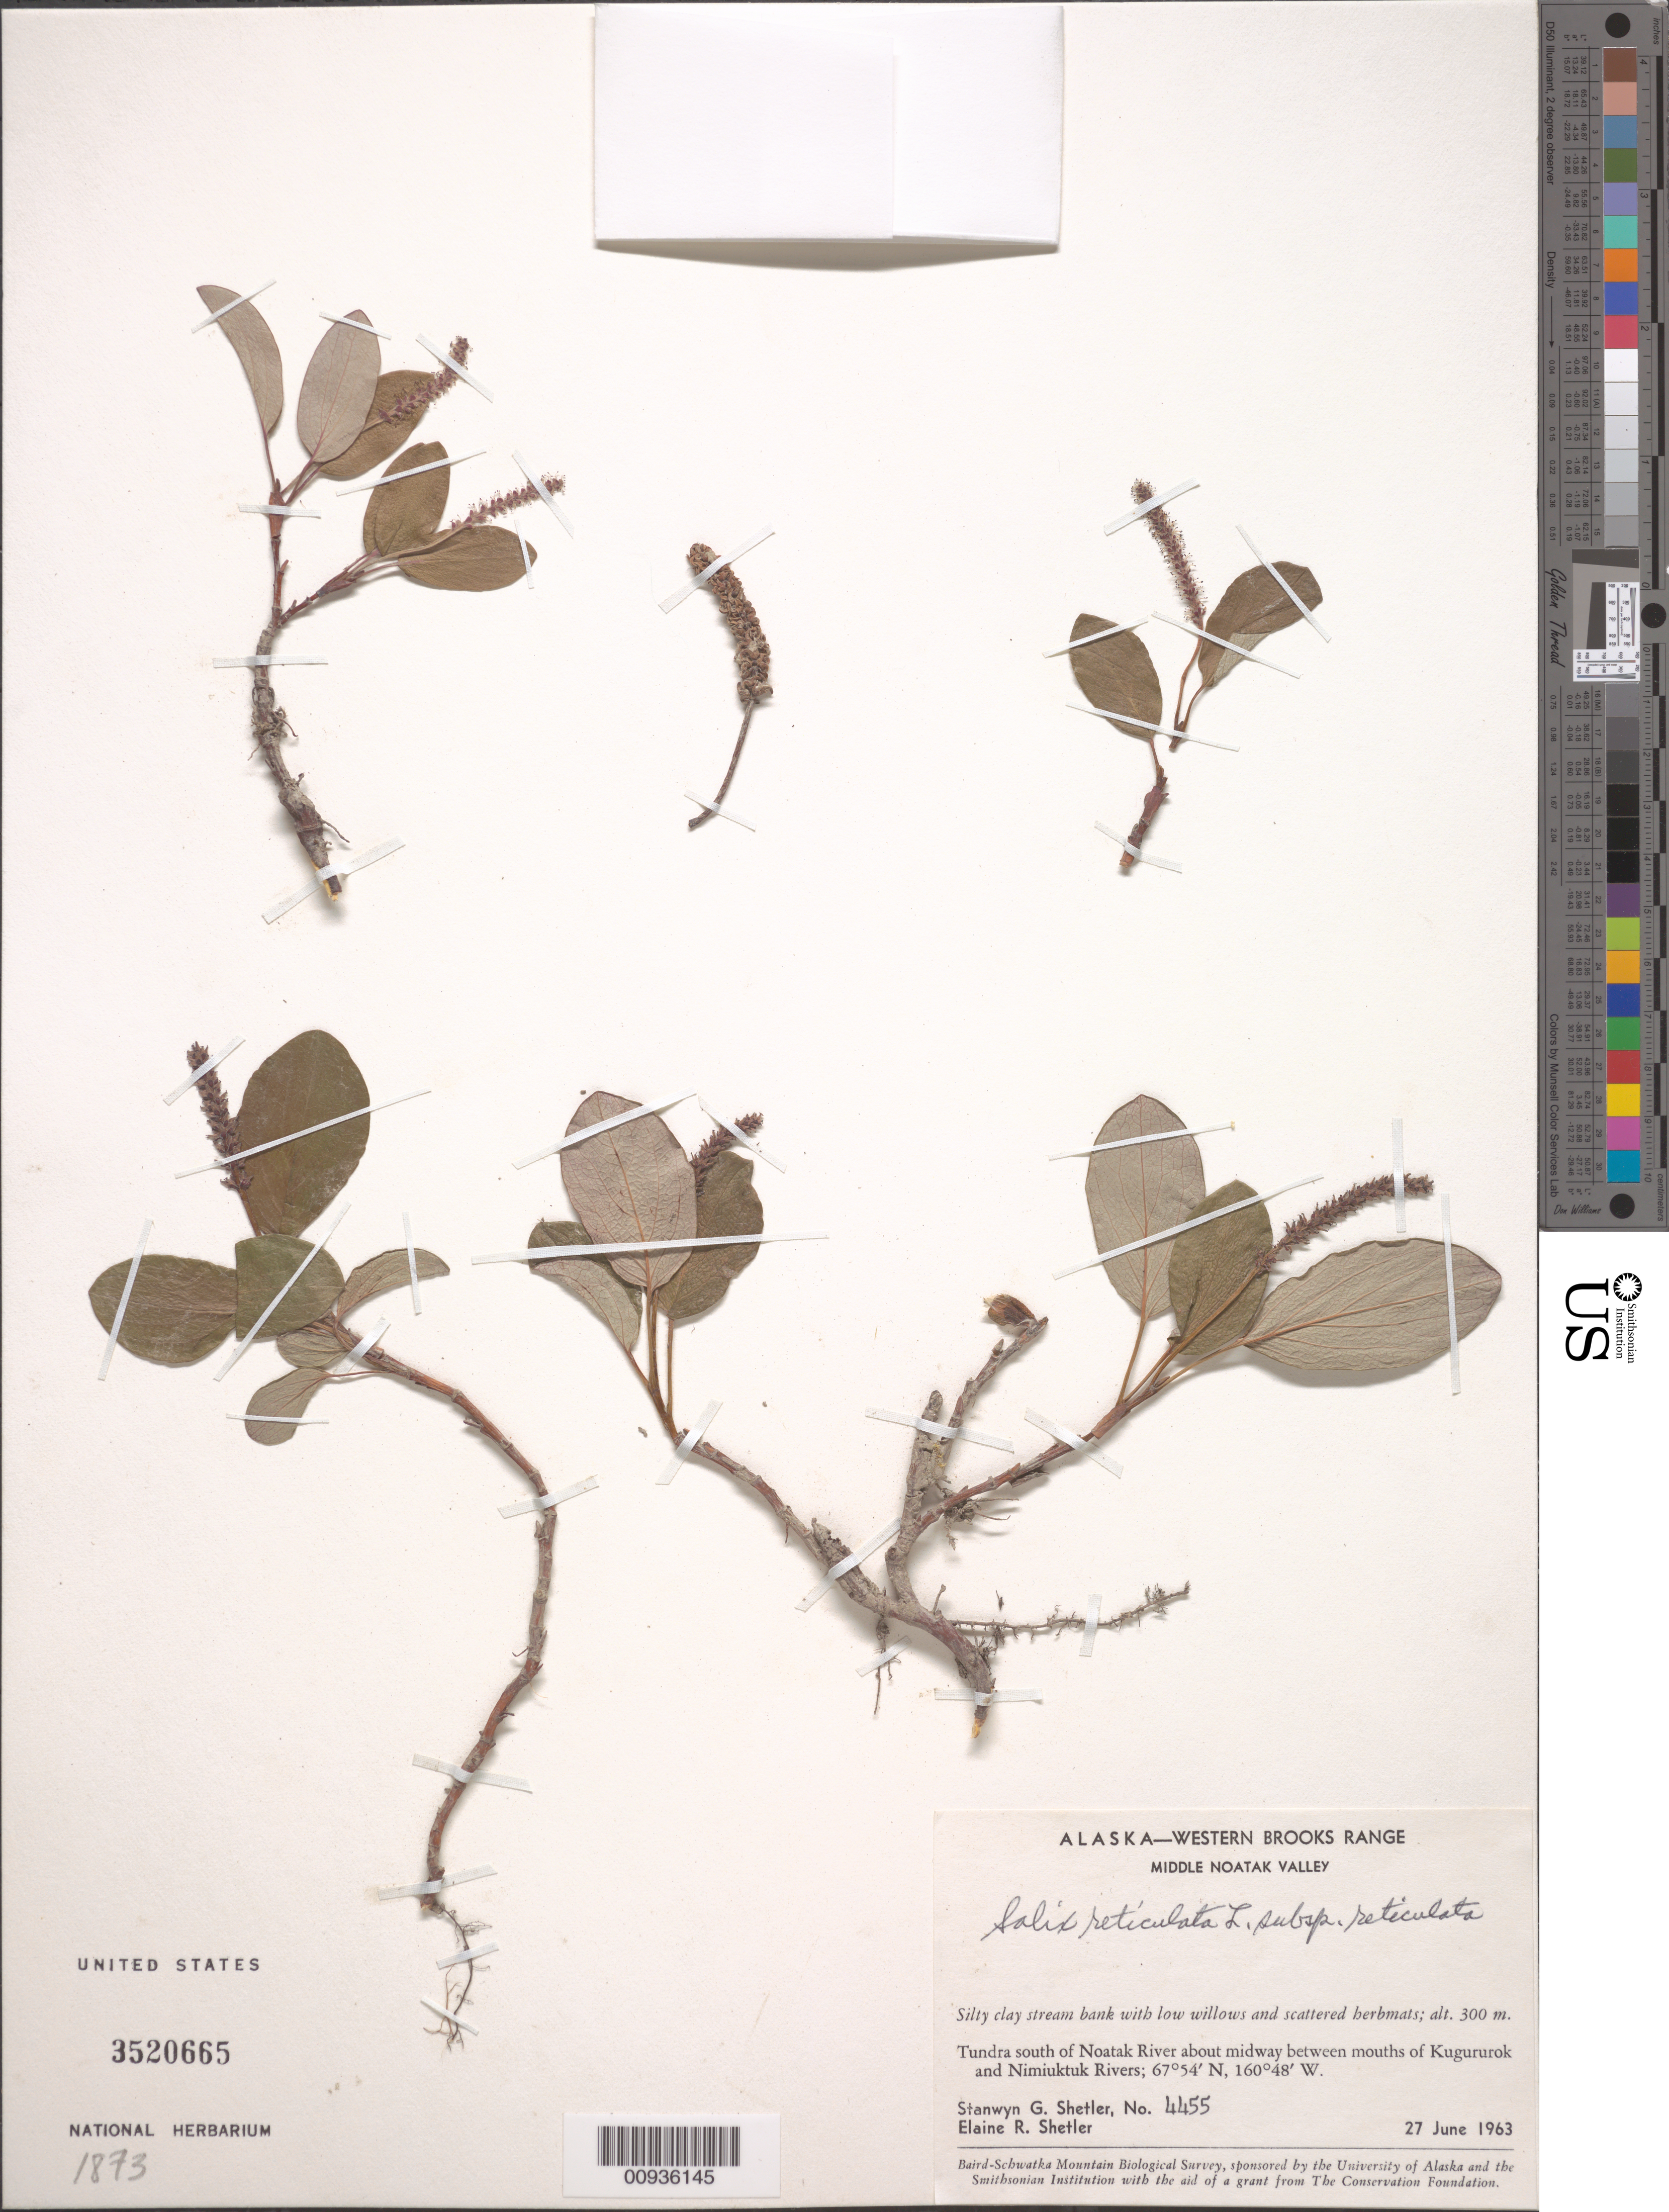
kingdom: Plantae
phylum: Tracheophyta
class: Magnoliopsida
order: Malpighiales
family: Salicaceae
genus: Salix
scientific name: Salix reticulata subsp. reticulata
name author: L.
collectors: S. Shetler & E. R. Shetler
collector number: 4455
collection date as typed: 27 Jun 1963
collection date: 1963-06-27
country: United States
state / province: Alaska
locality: S of Noatak River about midway between mouths of Kugururok and Nimiuktuk Rivers. Western Brooks Range, Middle Noatak Valley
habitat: Tundra. Silty clay stream bank with low willows and scattered herbmats.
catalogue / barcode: US 3520665